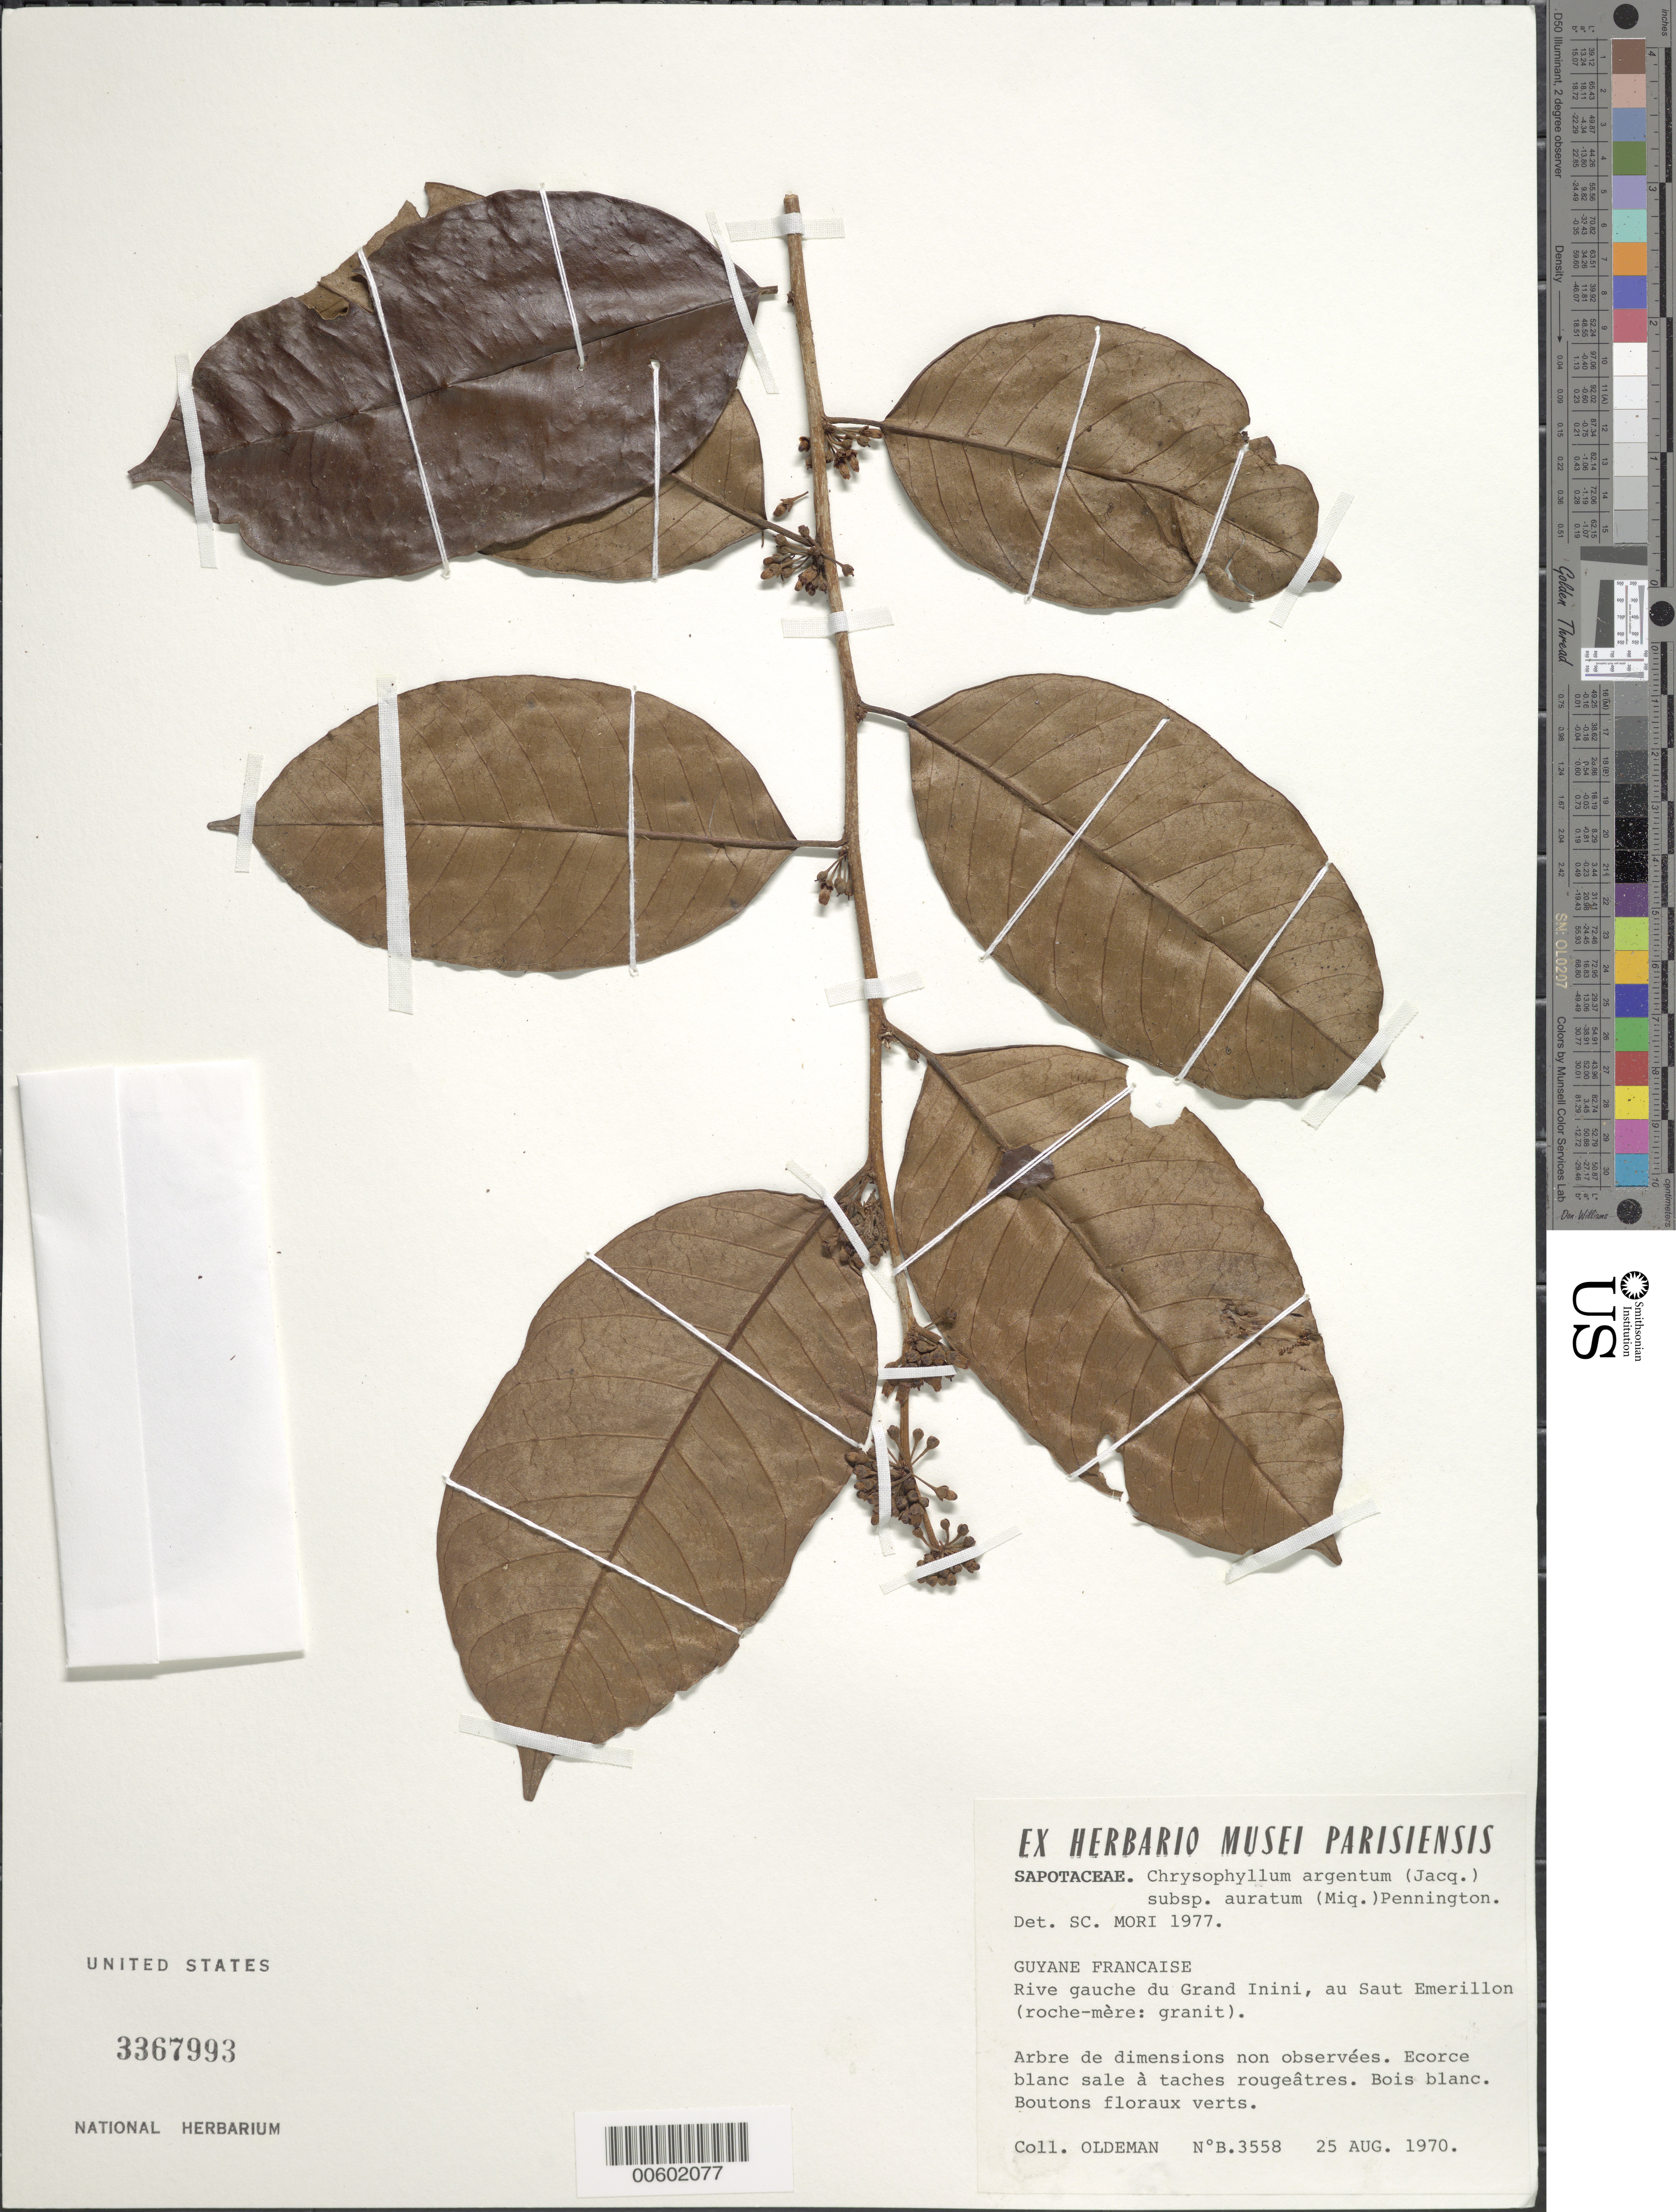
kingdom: Plantae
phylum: Tracheophyta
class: Magnoliopsida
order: Ericales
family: Sapotaceae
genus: Chrysophyllum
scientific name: Chrysophyllum argenteum subsp. auratum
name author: (Miq.) T.D. Penn.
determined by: Mori, Scott A.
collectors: R. Oldeman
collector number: B 3558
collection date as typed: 25-Aug-70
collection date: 1970-08-25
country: French Guiana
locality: Rivière Grande Inini, au Saut Emerillon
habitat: Rive gauche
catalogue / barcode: US 3367993